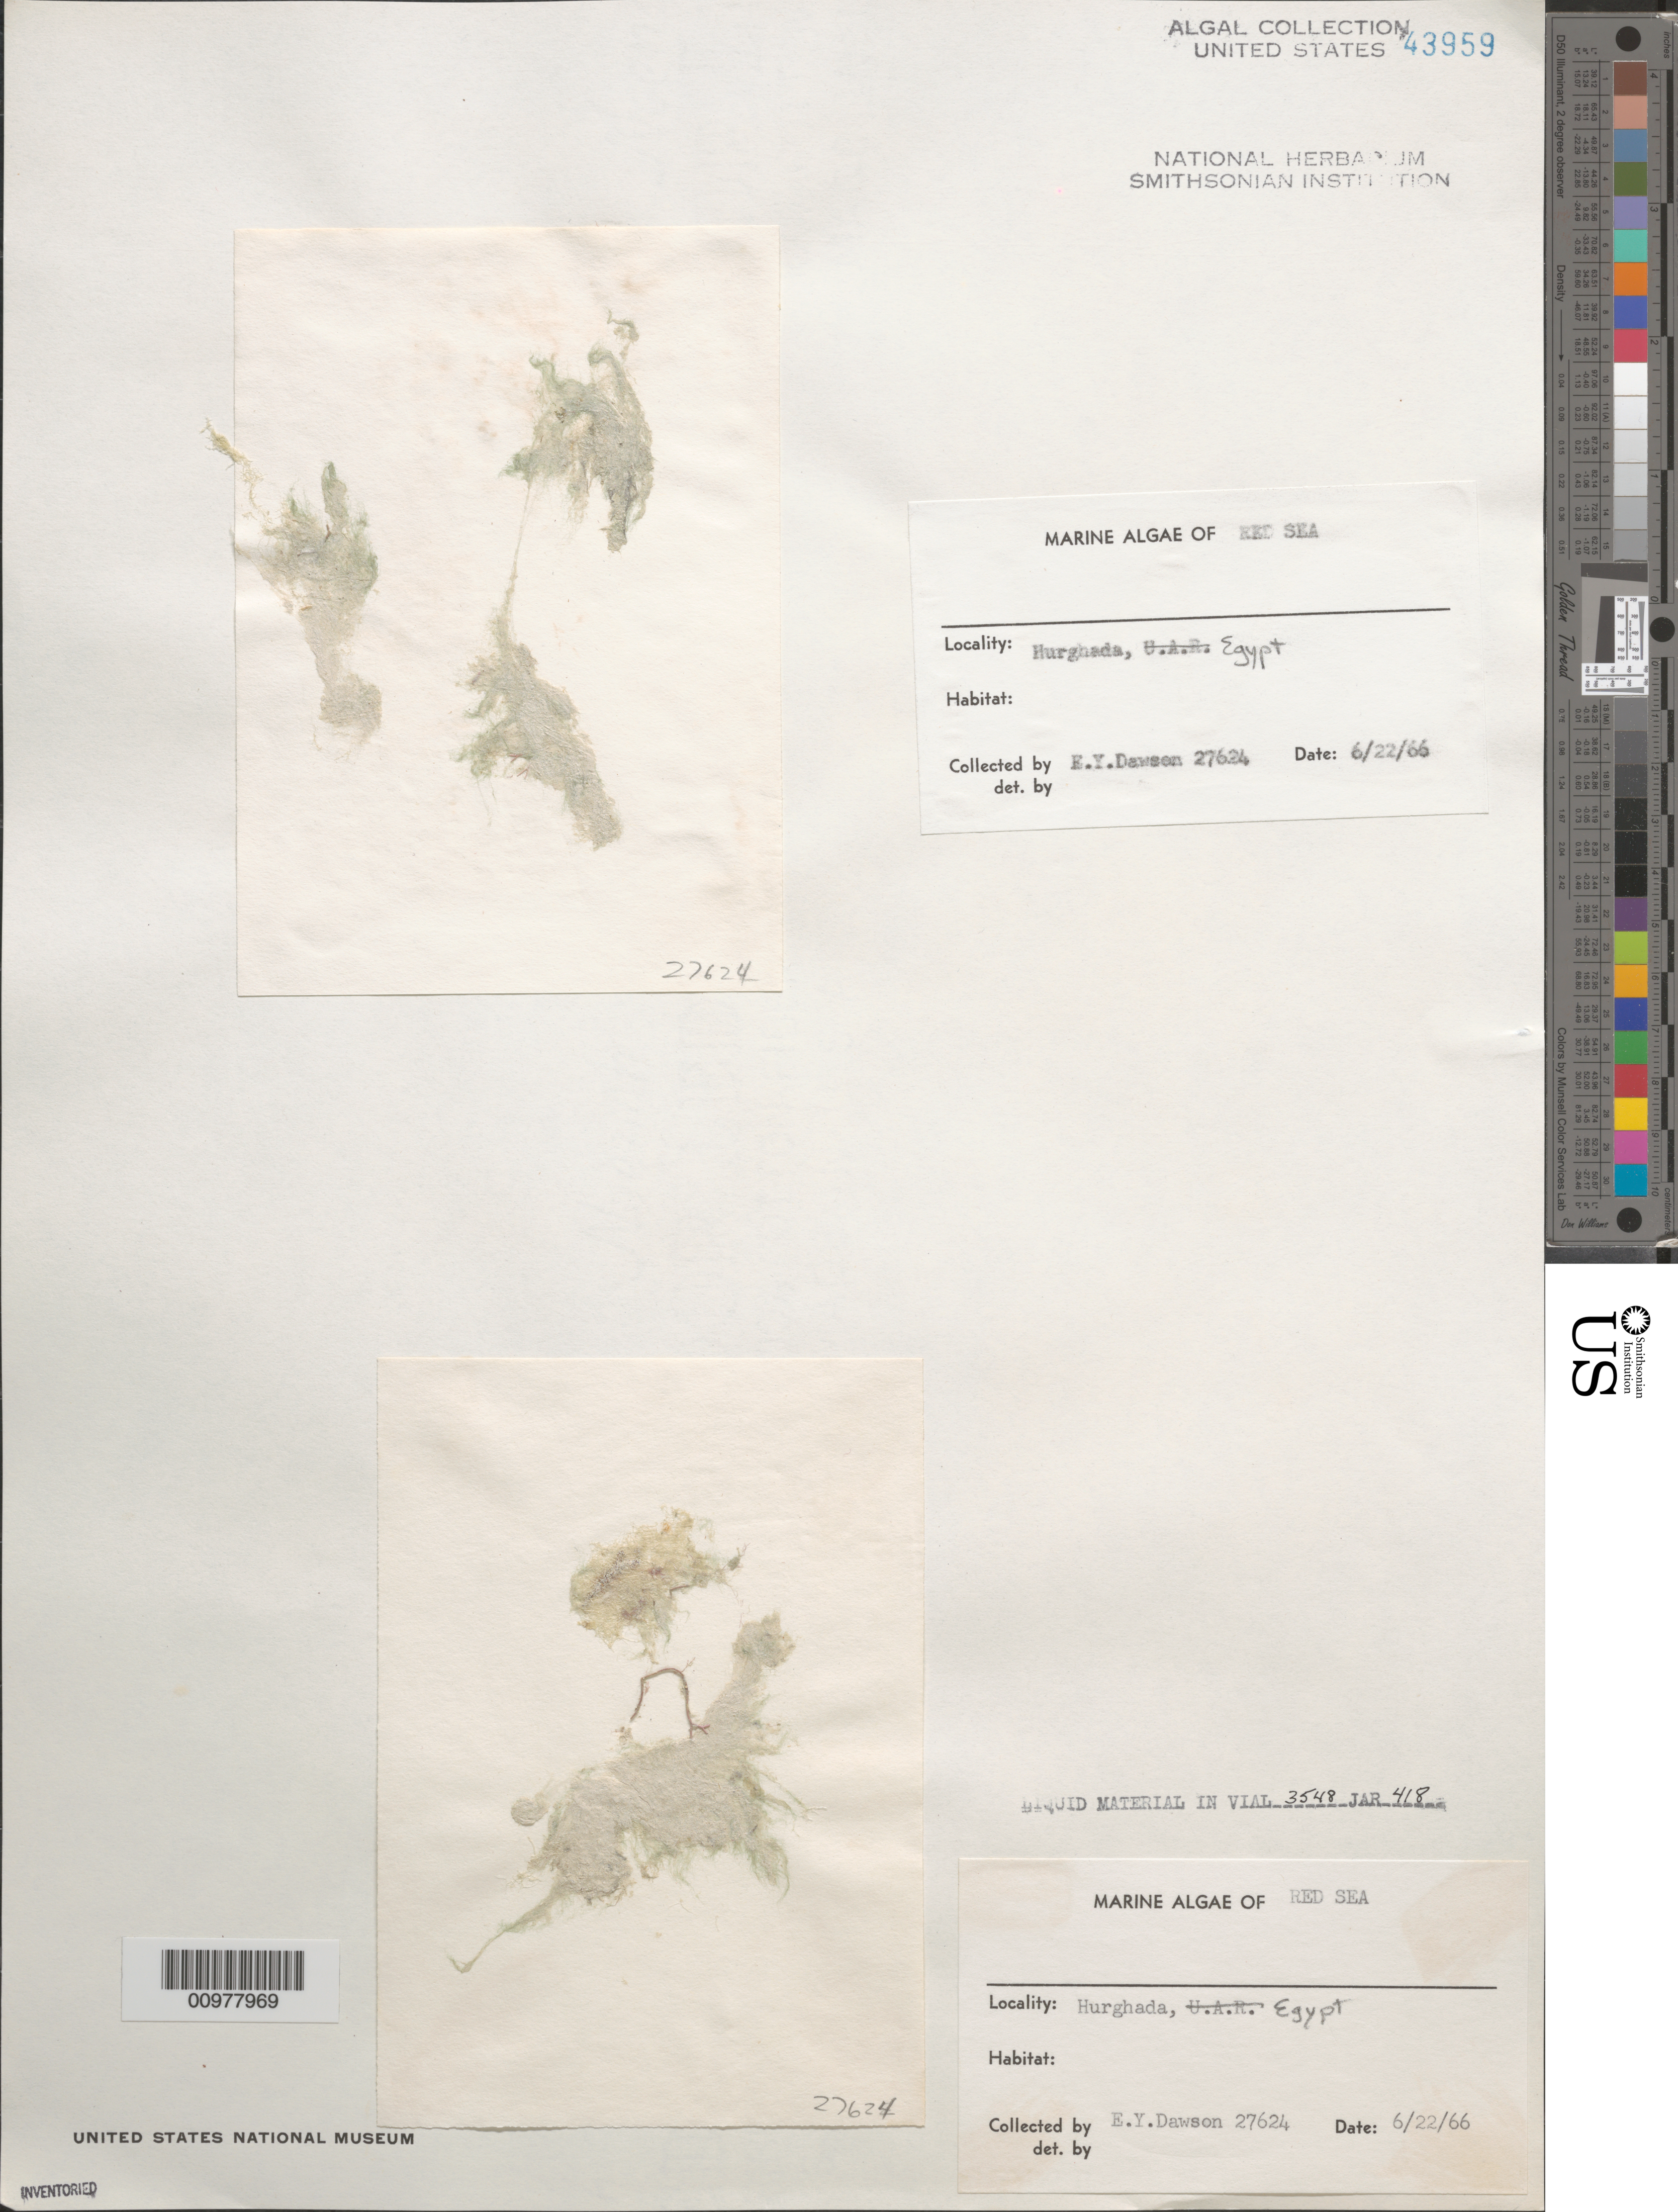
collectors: E. Y. Dawson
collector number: EYD 27624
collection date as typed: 22 Jun 1966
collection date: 1966-06-22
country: Egypt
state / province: Al Bahr al Ahmar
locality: Hurghada, Red Sea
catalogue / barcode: US 43959